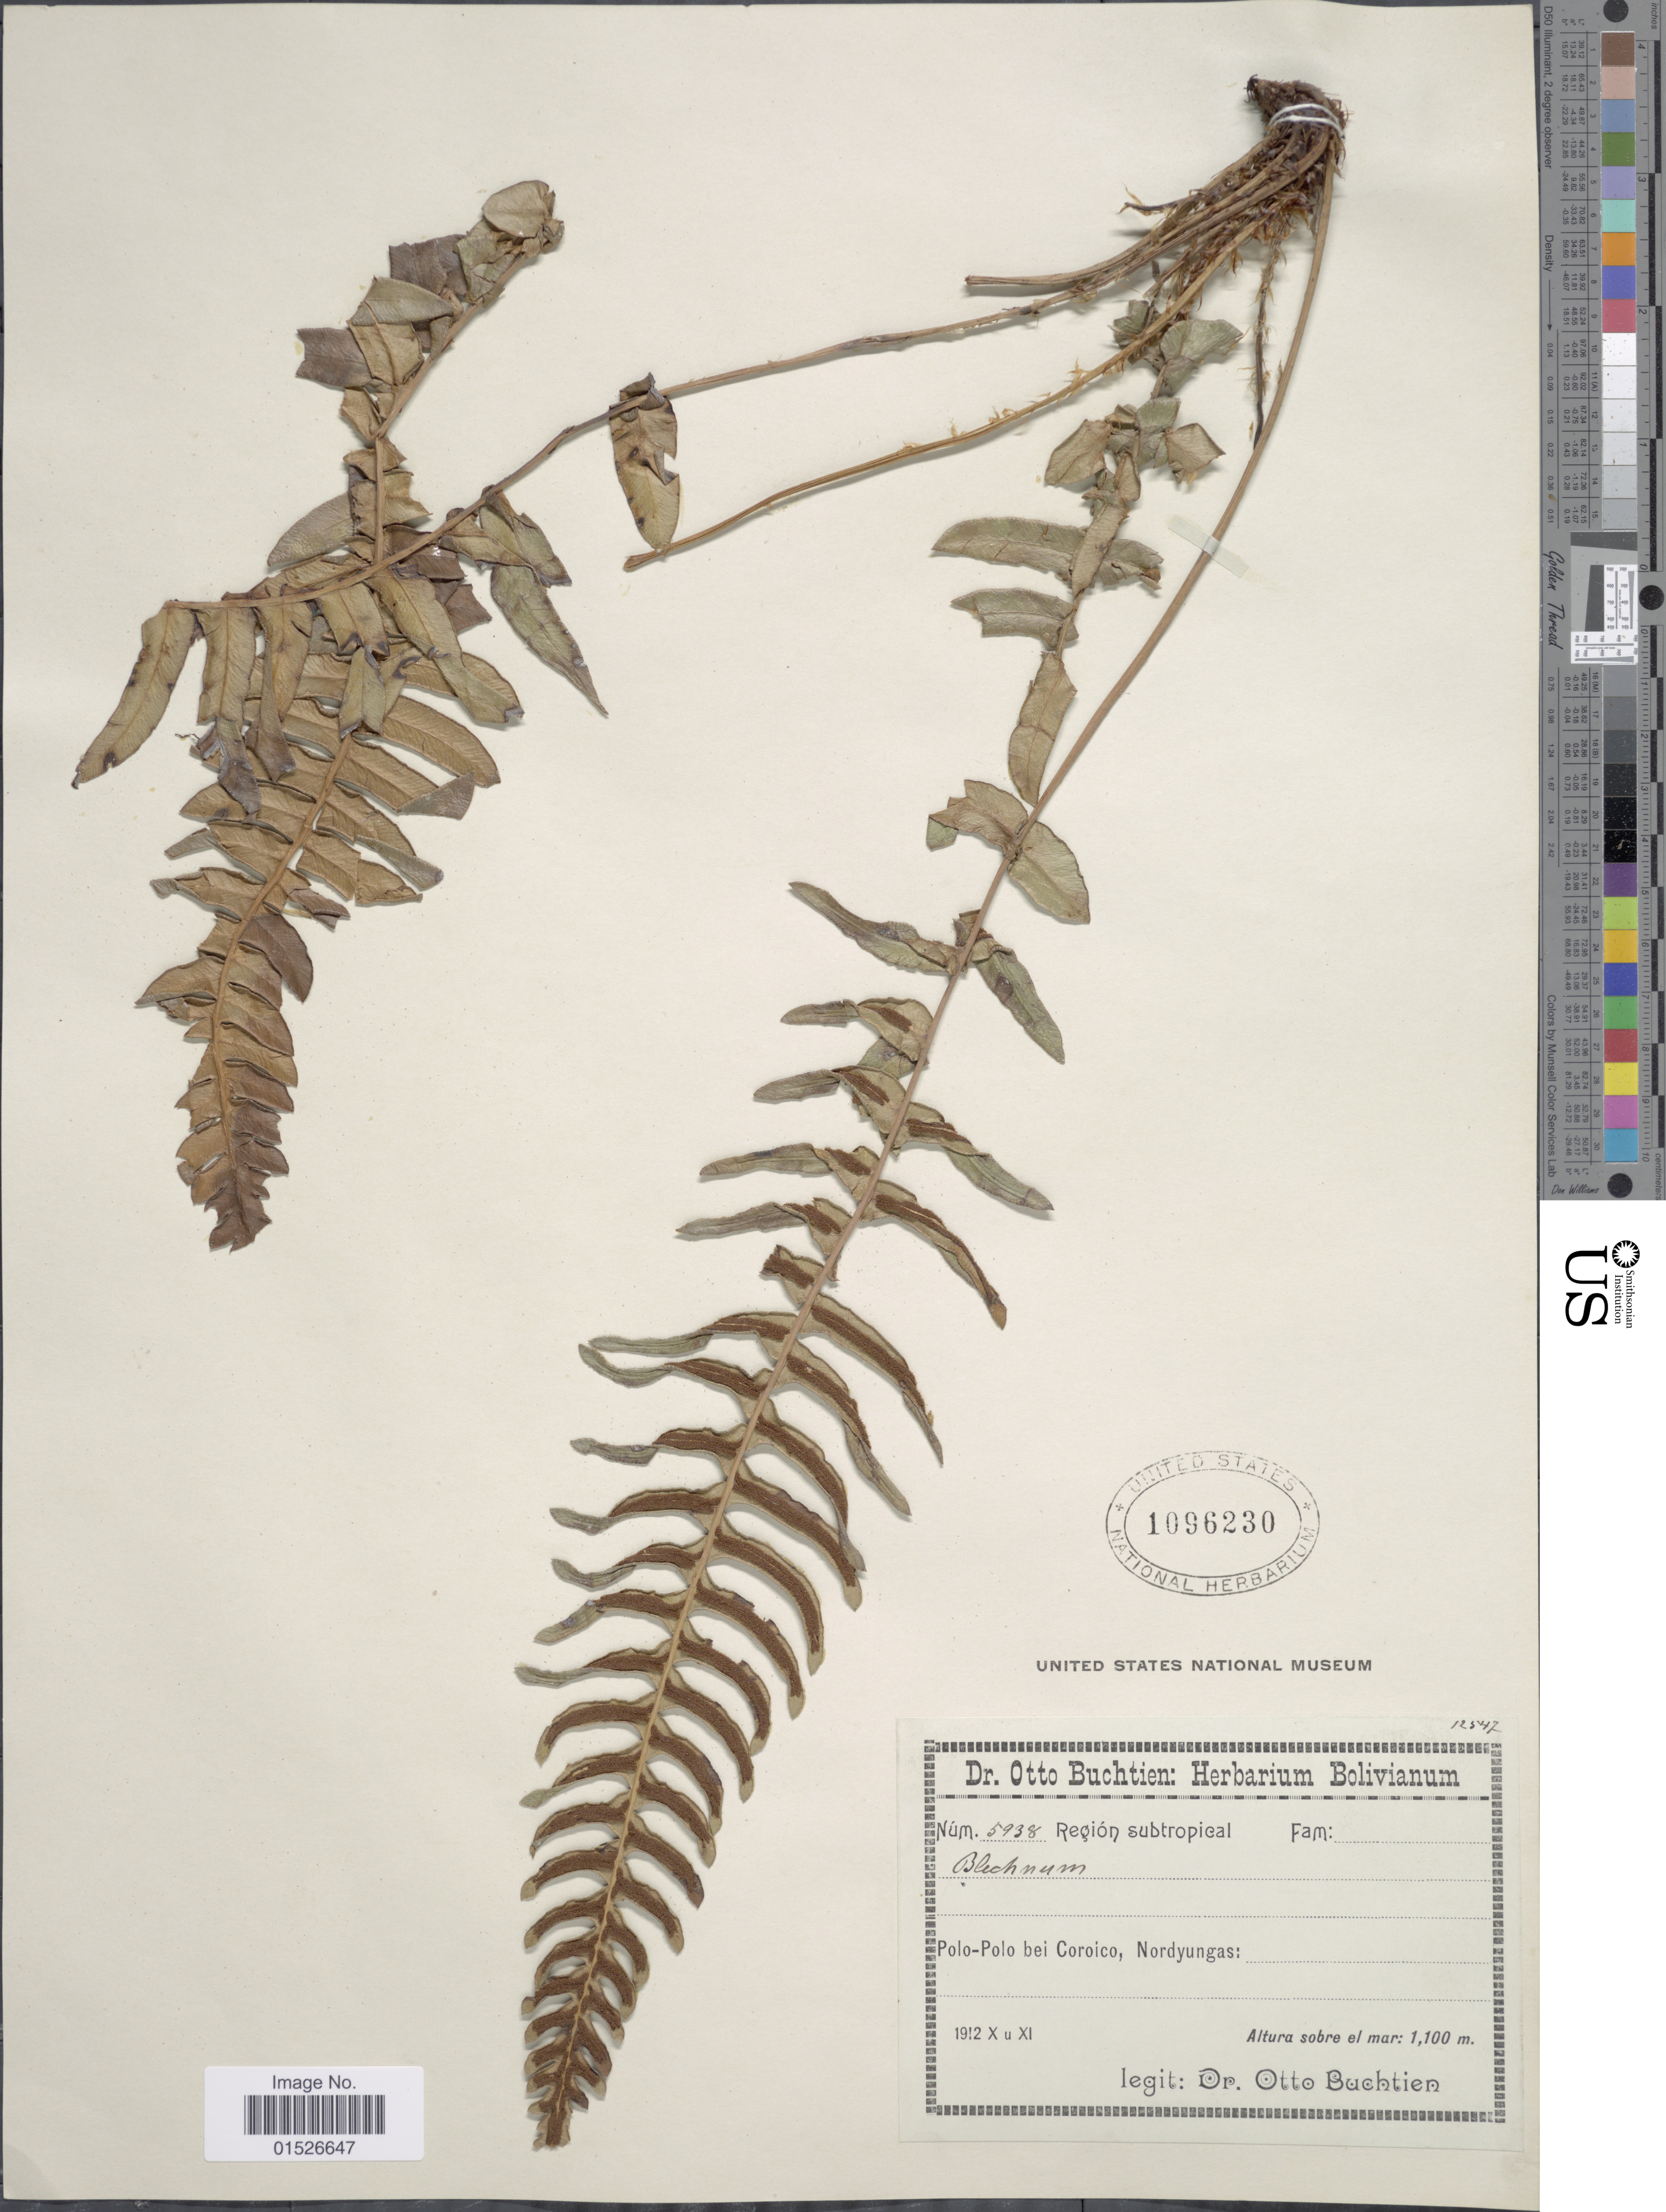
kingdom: Plantae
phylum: Tracheophyta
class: Polypodiopsida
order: Polypodiales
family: Blechnaceae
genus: Blechnum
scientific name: Blechnum occidentale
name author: L.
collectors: O. Buchtien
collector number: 5938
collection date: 1912-10/1912-11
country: Bolivia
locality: Polo-Polo bei Coroico, Nordyungas.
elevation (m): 1100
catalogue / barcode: US 1096230